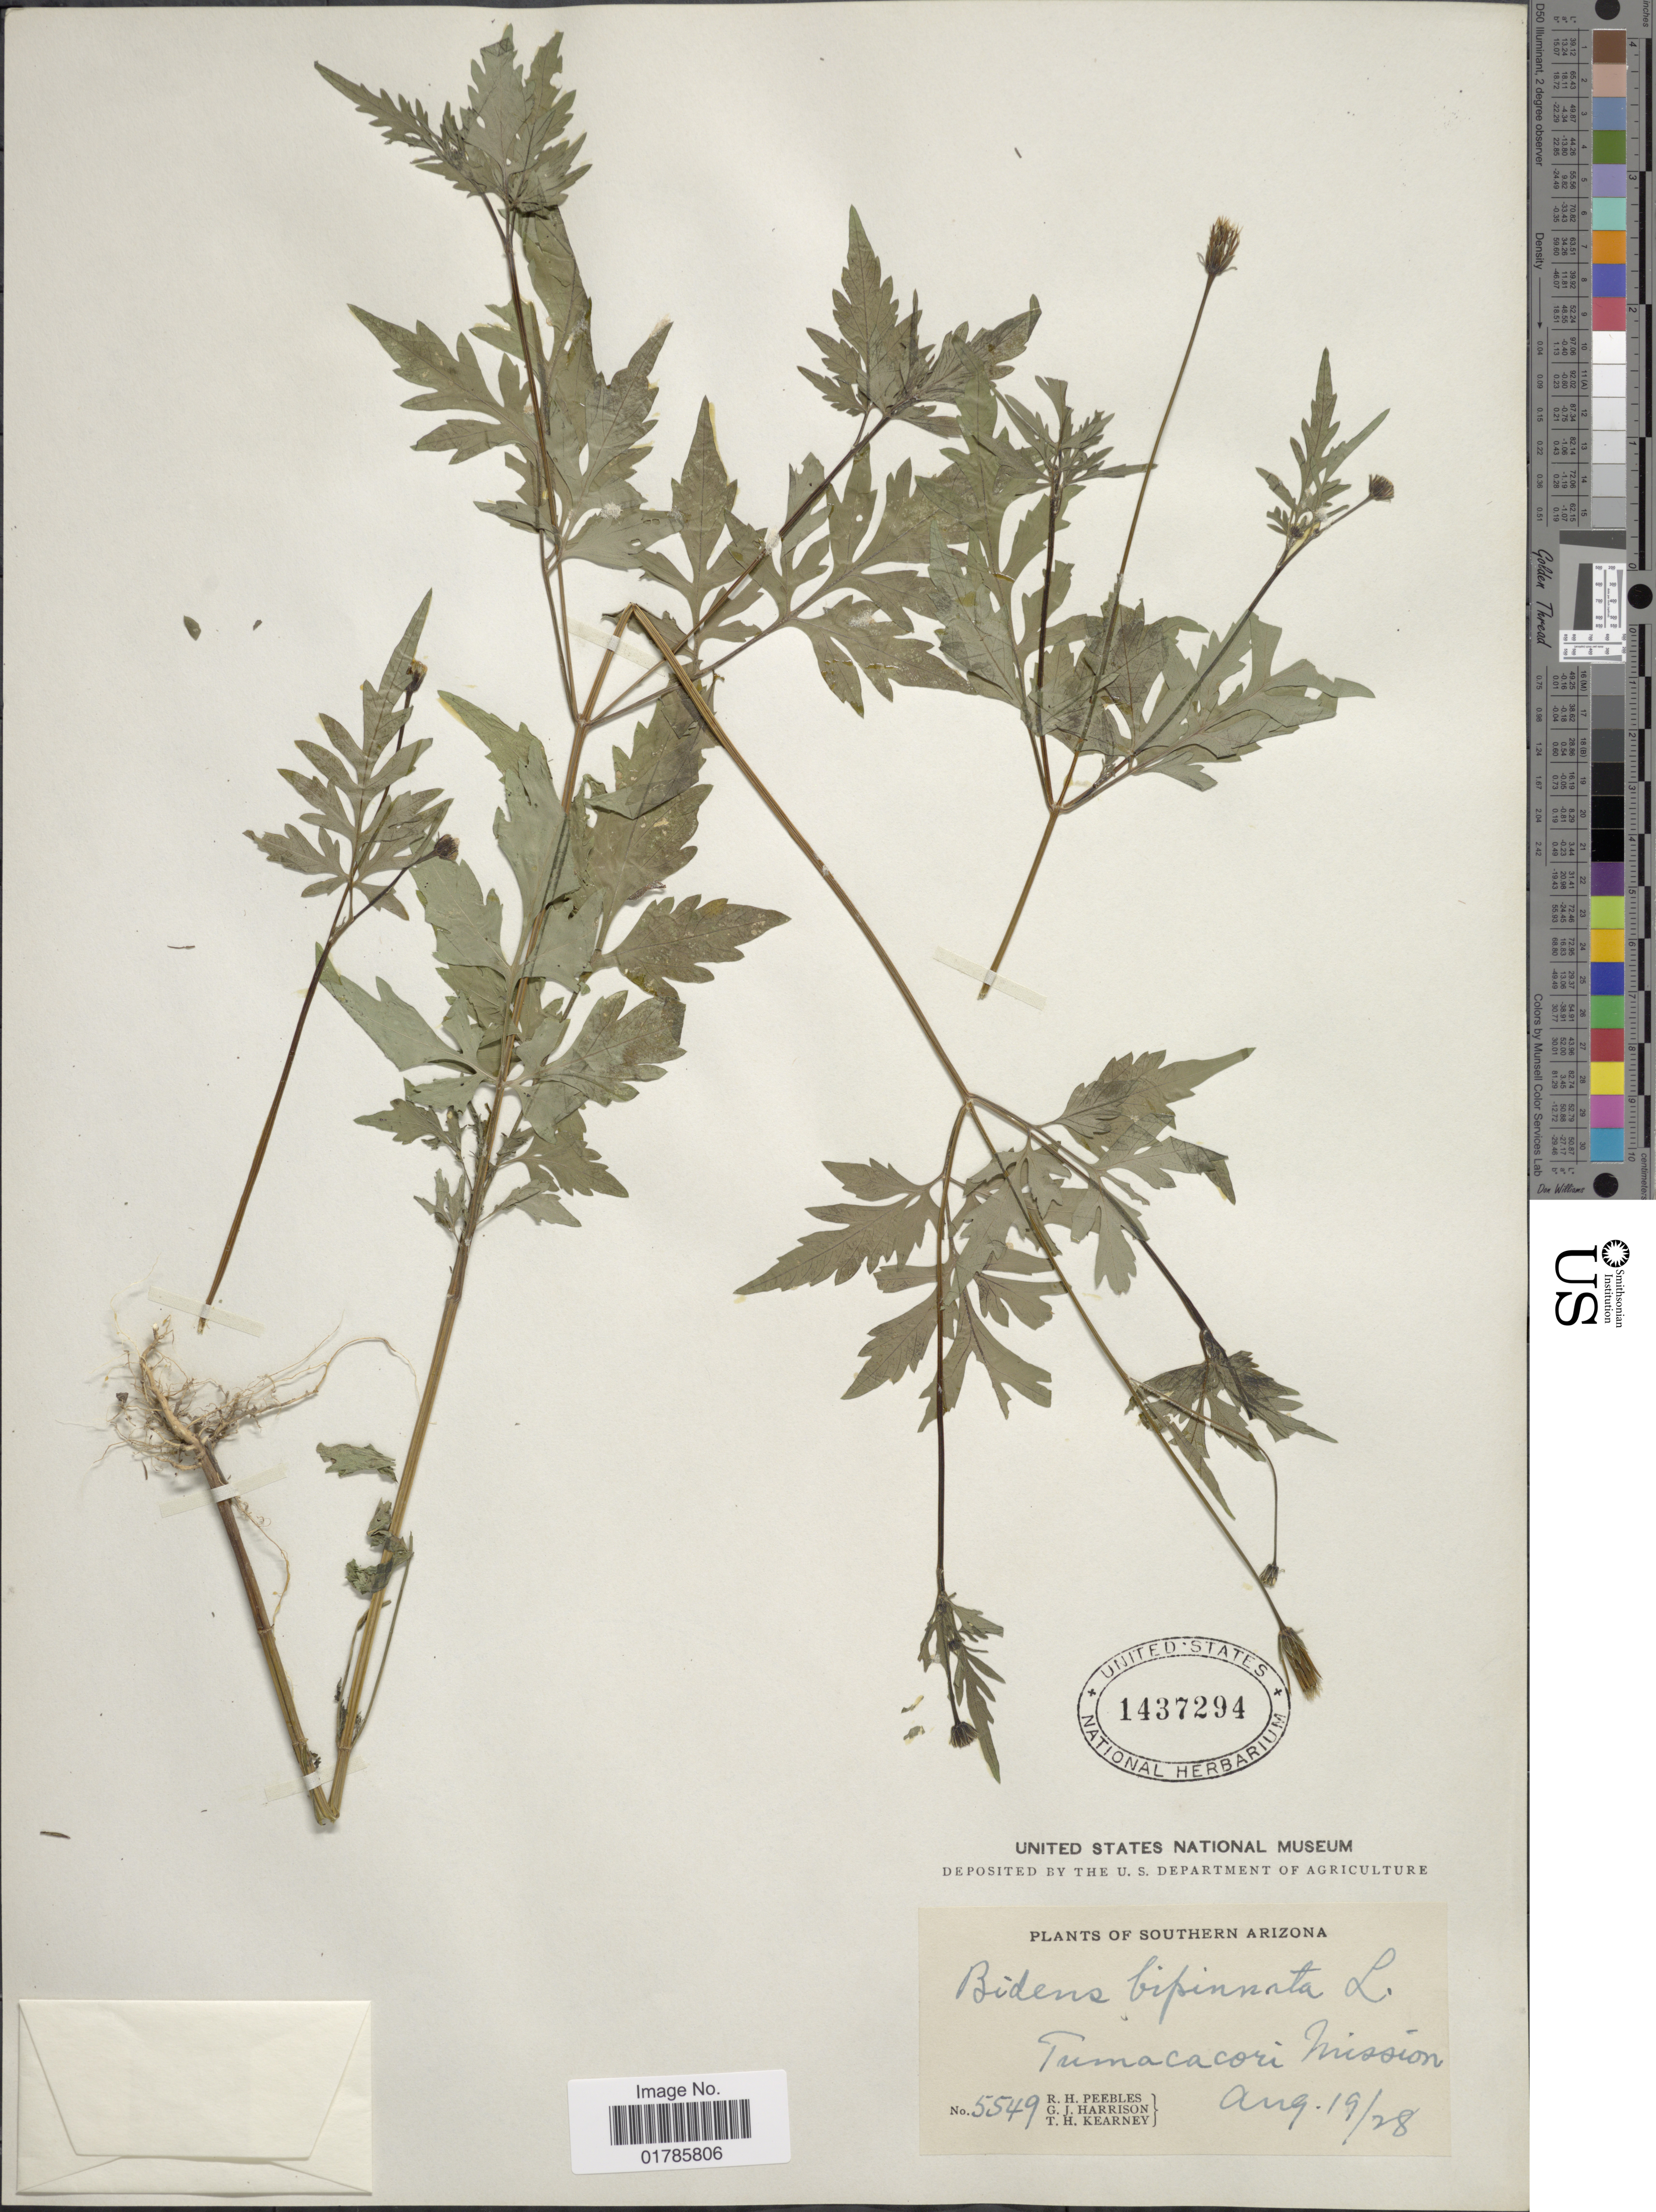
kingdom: Plantae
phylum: Tracheophyta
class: Magnoliopsida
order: Asterales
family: Asteraceae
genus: Bidens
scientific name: Bidens bipinnata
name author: L.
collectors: R. H. Peebles, G. J. Harrison & T. H. Kearney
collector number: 5549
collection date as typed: Transcribed d/m/y: 19/8/28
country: United States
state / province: Arizona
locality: Southern Arizona, Tumacacori mission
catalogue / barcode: US 1437294